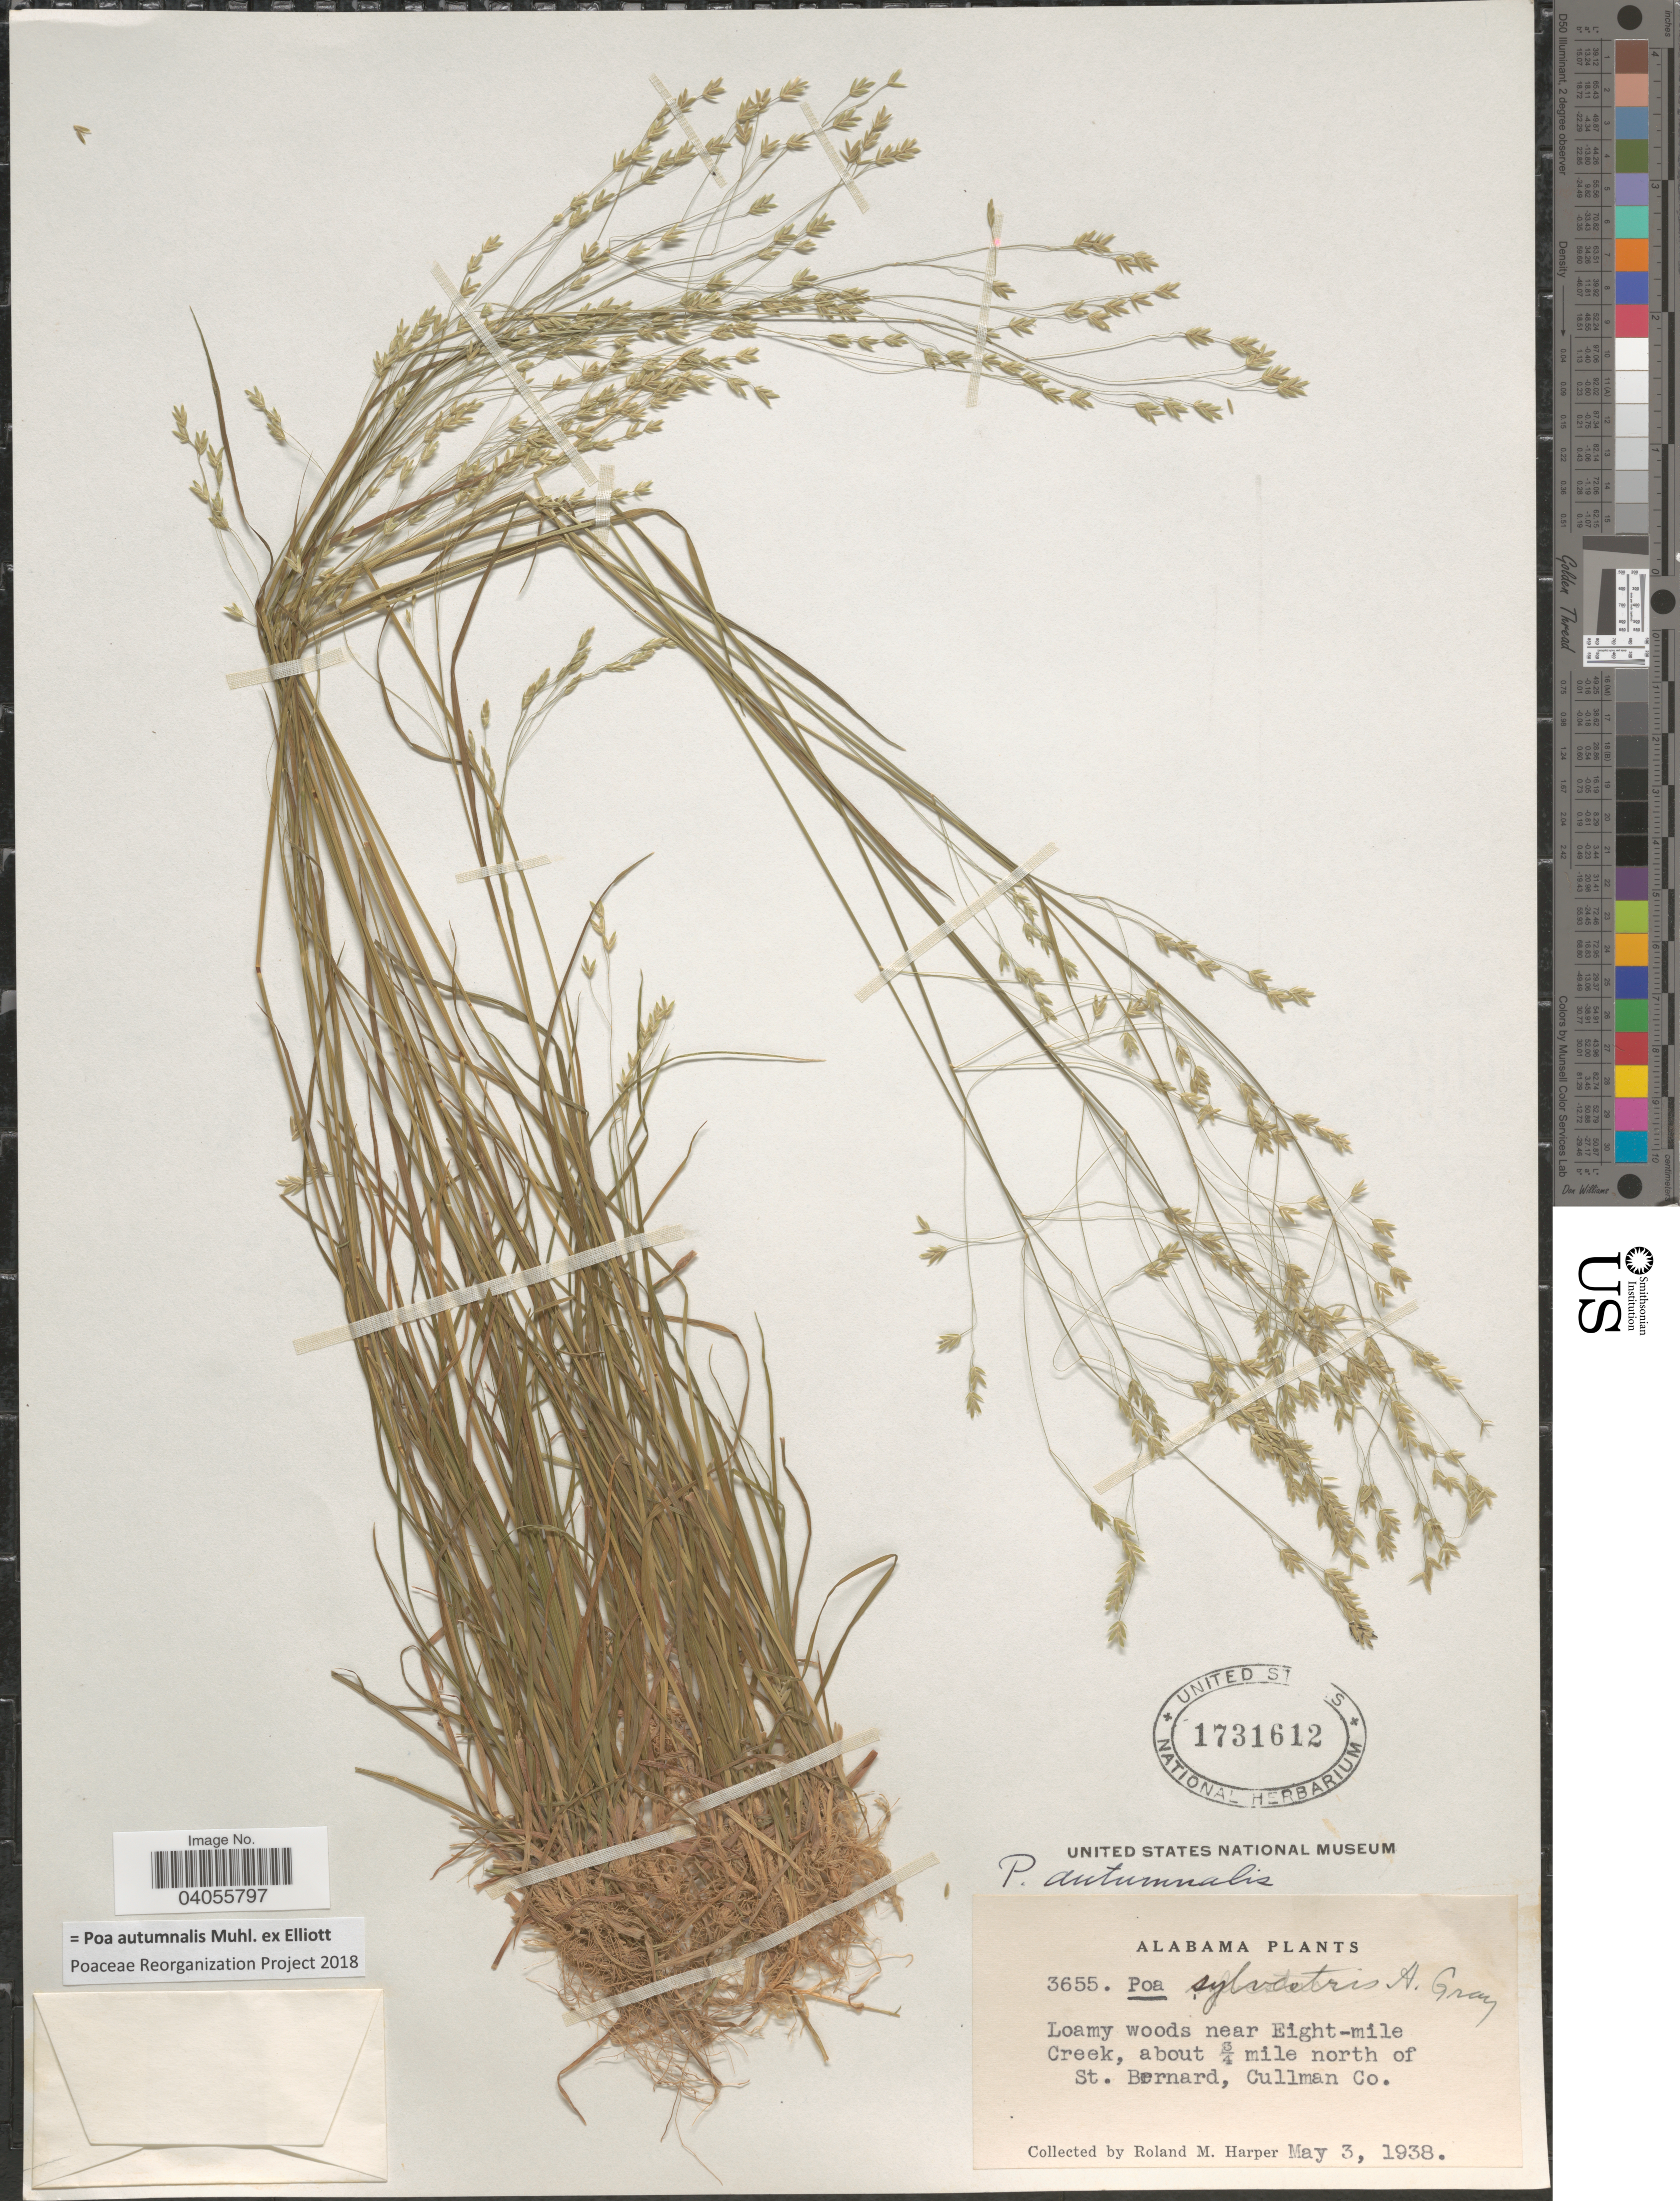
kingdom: Plantae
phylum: Tracheophyta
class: Liliopsida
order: Poales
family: Poaceae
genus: Poa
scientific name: Poa autumnalis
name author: Muhl. ex Elliott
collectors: R. M. Harper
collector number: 3655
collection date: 1938-05-03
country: United States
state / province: Alabama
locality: Loamy woods near Eight-mile Creek, about ¾ mile north of St. Bernard, Cullman Co.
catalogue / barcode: US 1731612